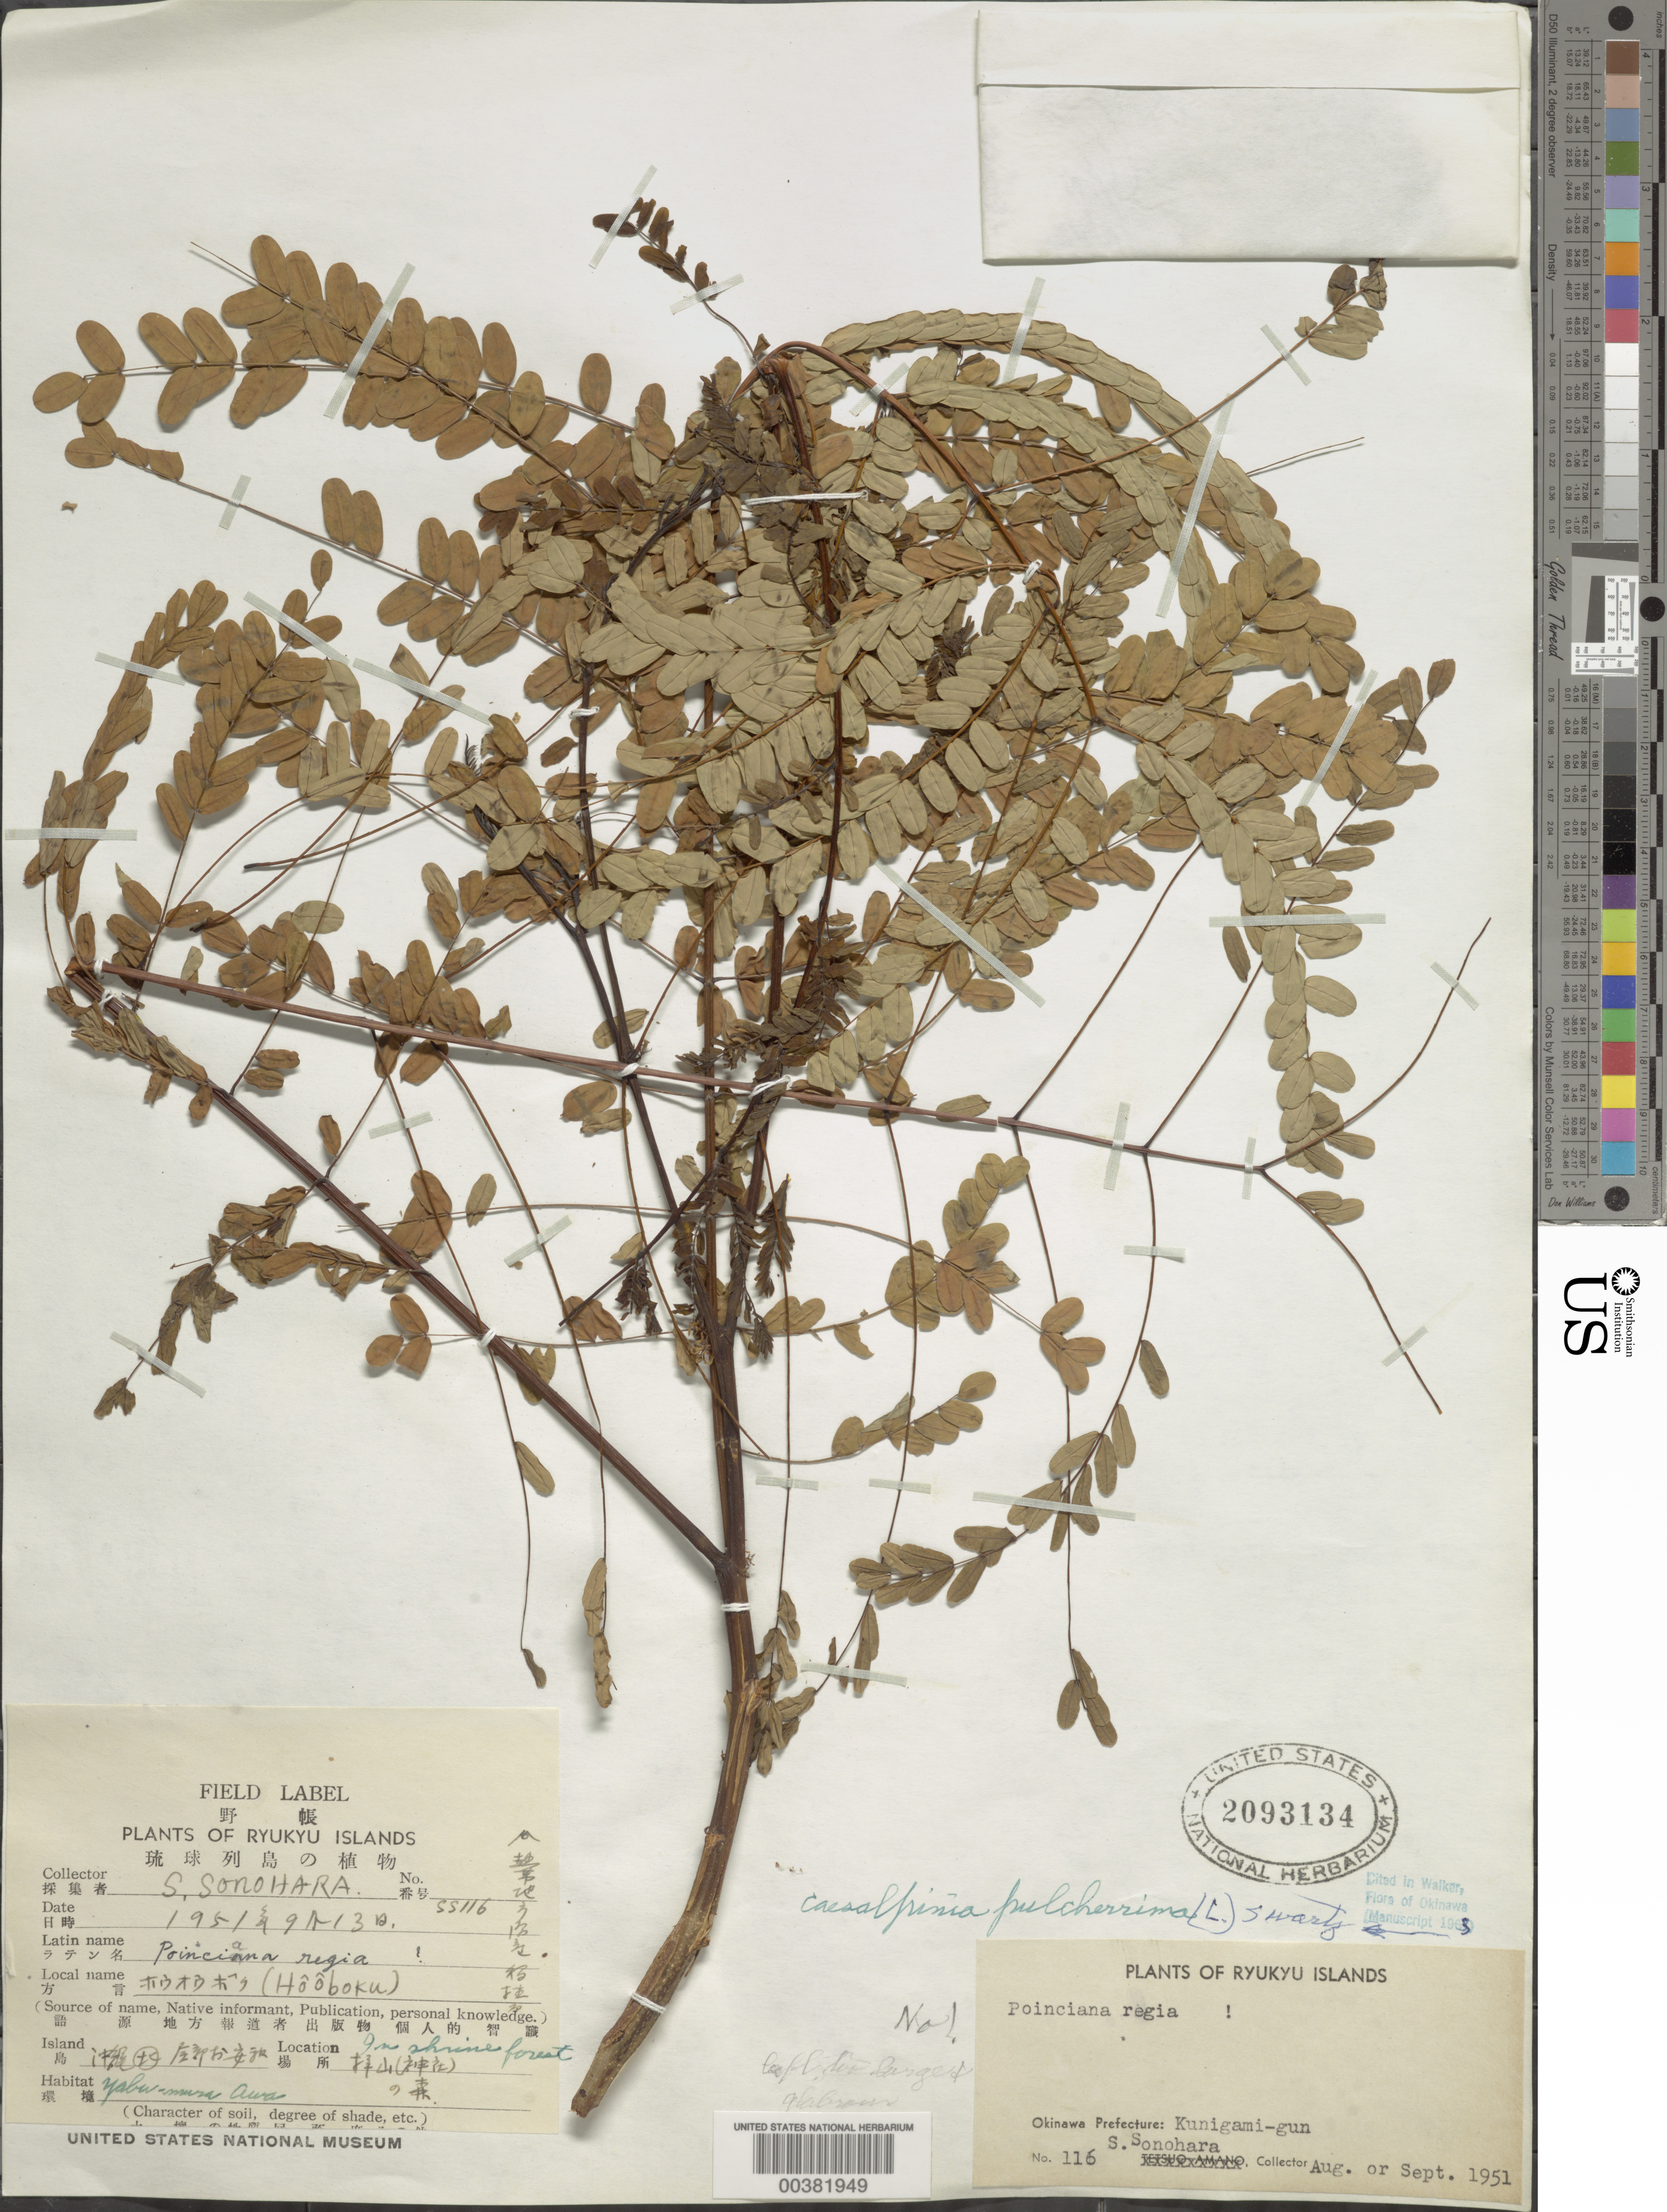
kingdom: Plantae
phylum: Tracheophyta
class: Magnoliopsida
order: Fabales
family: Fabaceae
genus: Caesalpinia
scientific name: Caesalpinia pulcherrima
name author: (L.) Sw.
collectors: S. Sonohara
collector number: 116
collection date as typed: Aug 1951 or -- Sep 1951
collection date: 1951-08 or 1951-09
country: Japan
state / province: Okinawa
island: Ryukyu Is.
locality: Kunigami-gun, in shrine forest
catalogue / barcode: US 2093134